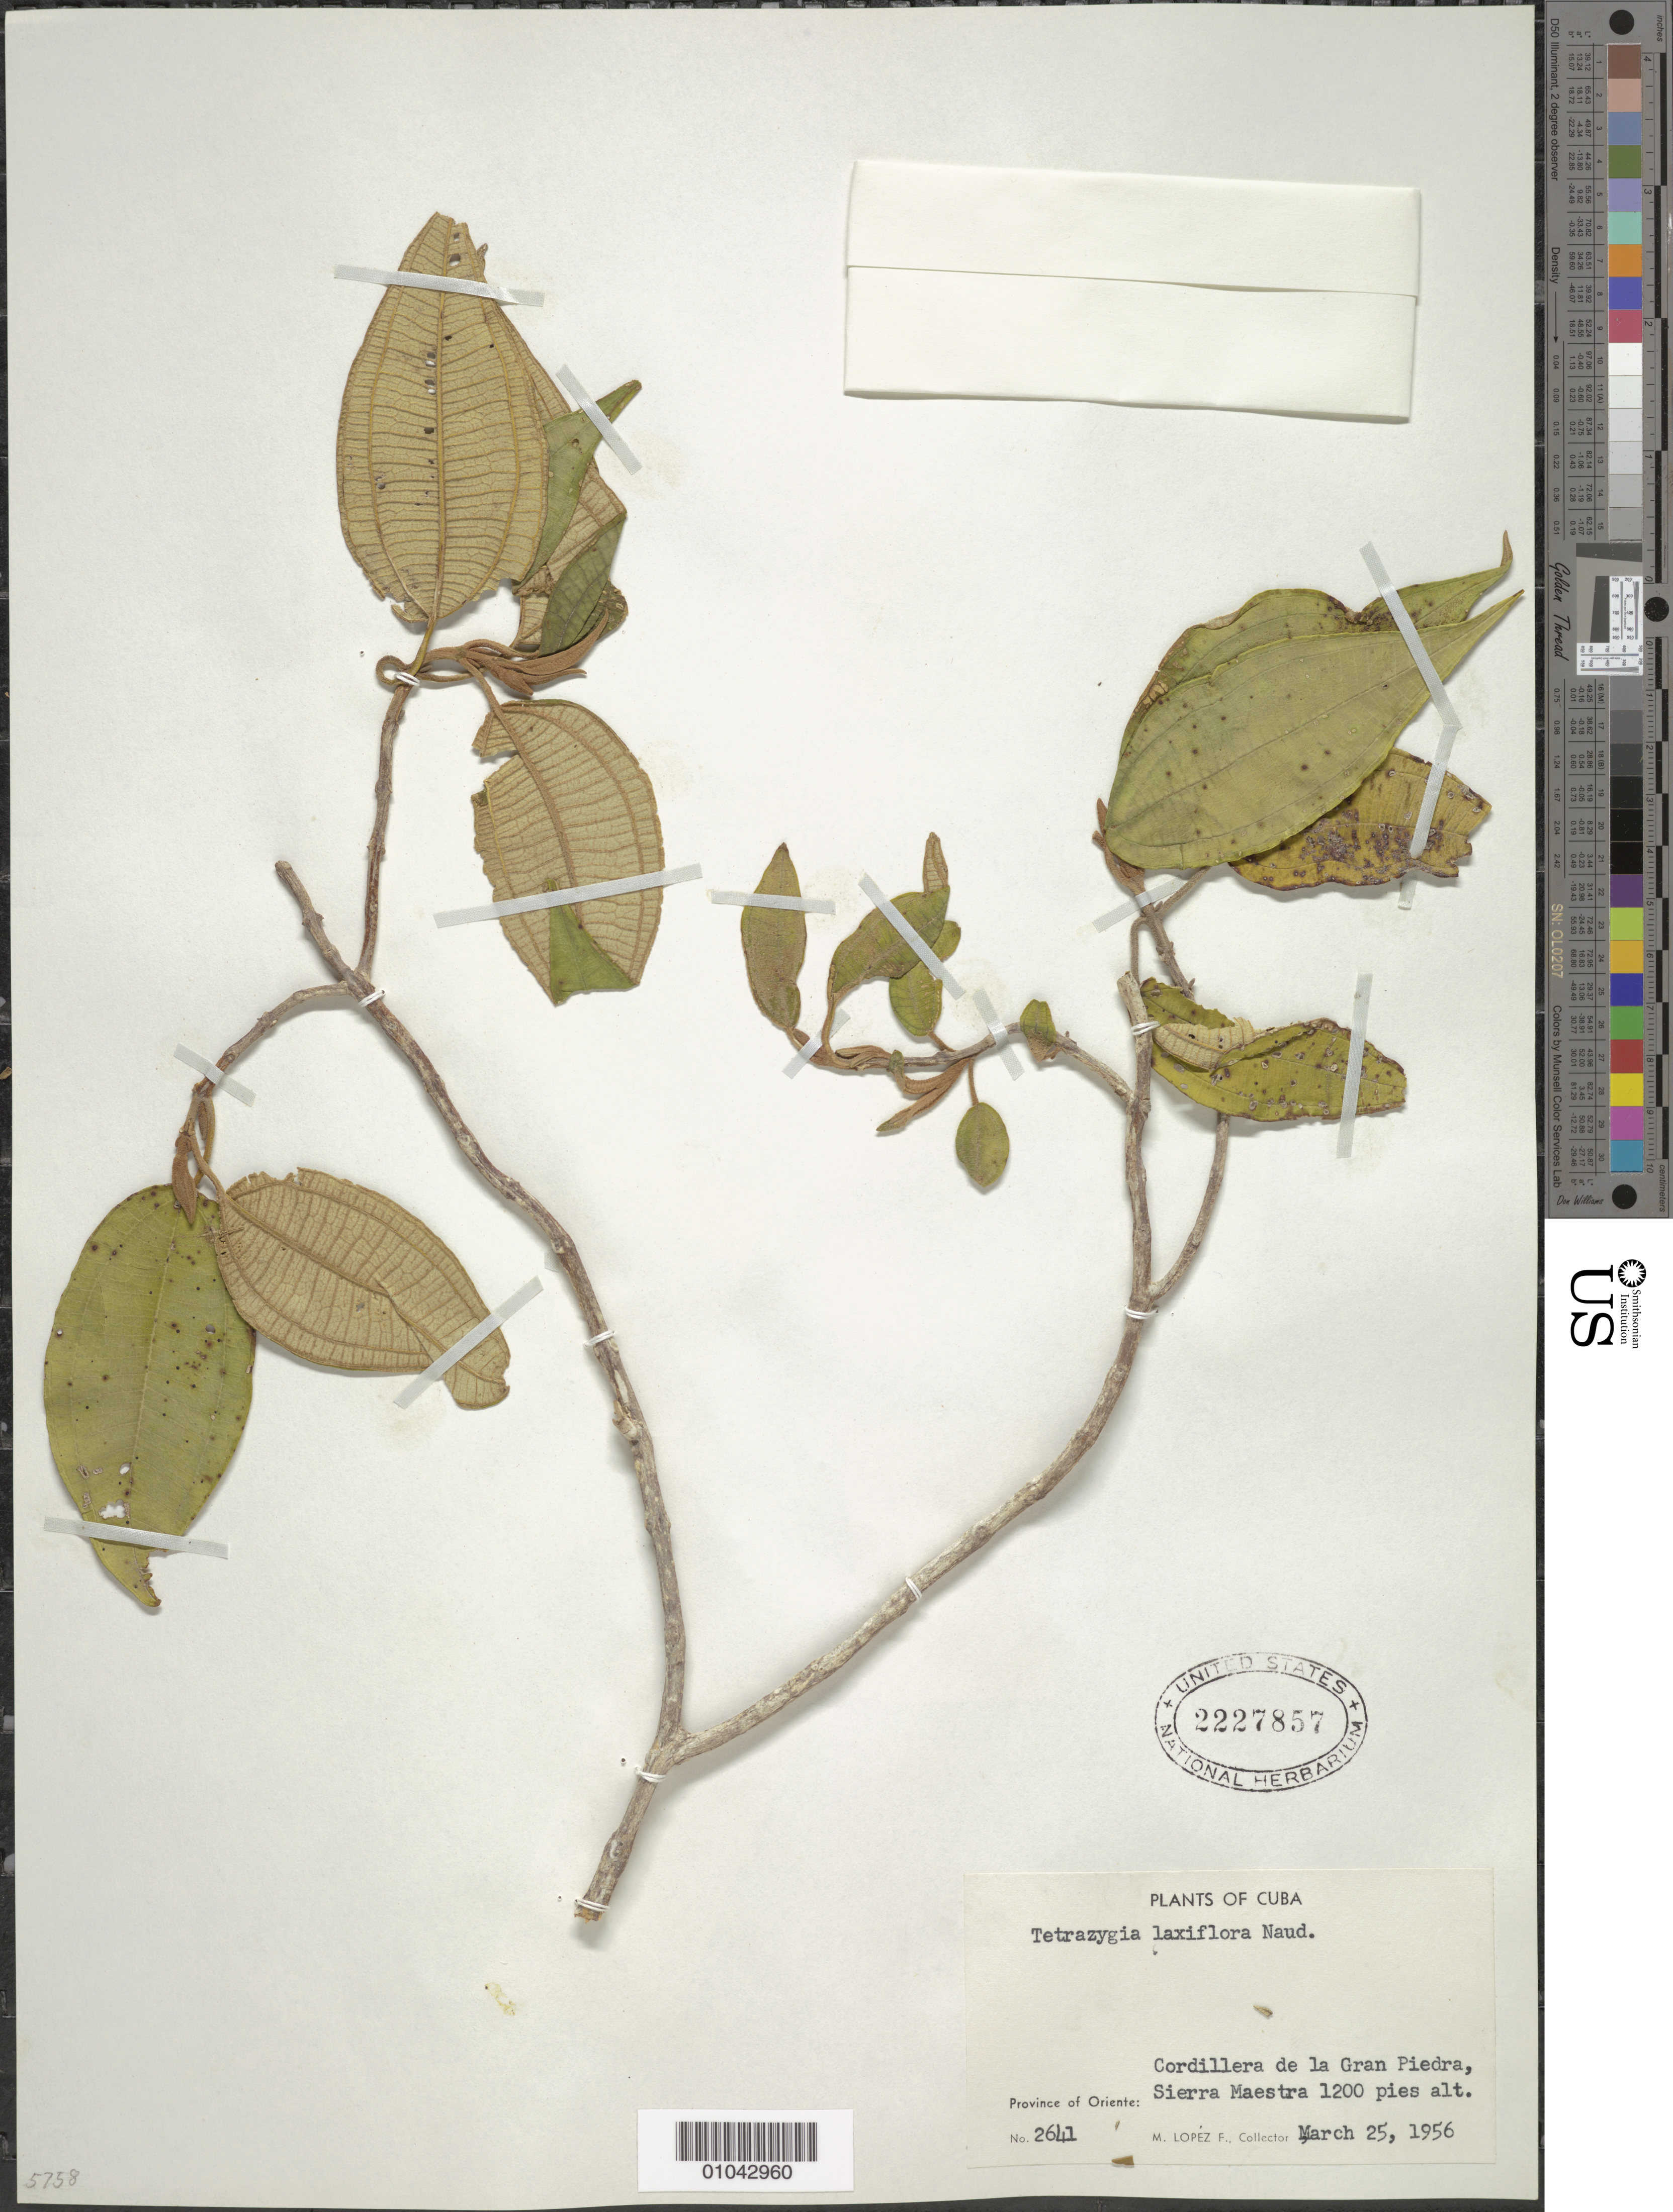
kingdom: Plantae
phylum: Tracheophyta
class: Magnoliopsida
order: Myrtales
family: Melastomataceae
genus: Miconia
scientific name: Miconia rangeliana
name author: C. Wright in Griseb.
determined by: Judd, Walter S.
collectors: M. López Figueiras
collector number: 2641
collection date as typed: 25 Mar 1956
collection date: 1956-03-25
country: Cuba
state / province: Oriente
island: Cuba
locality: Cordillera de la Gran Piedra, Sierra Maestra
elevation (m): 366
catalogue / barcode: US 2227857